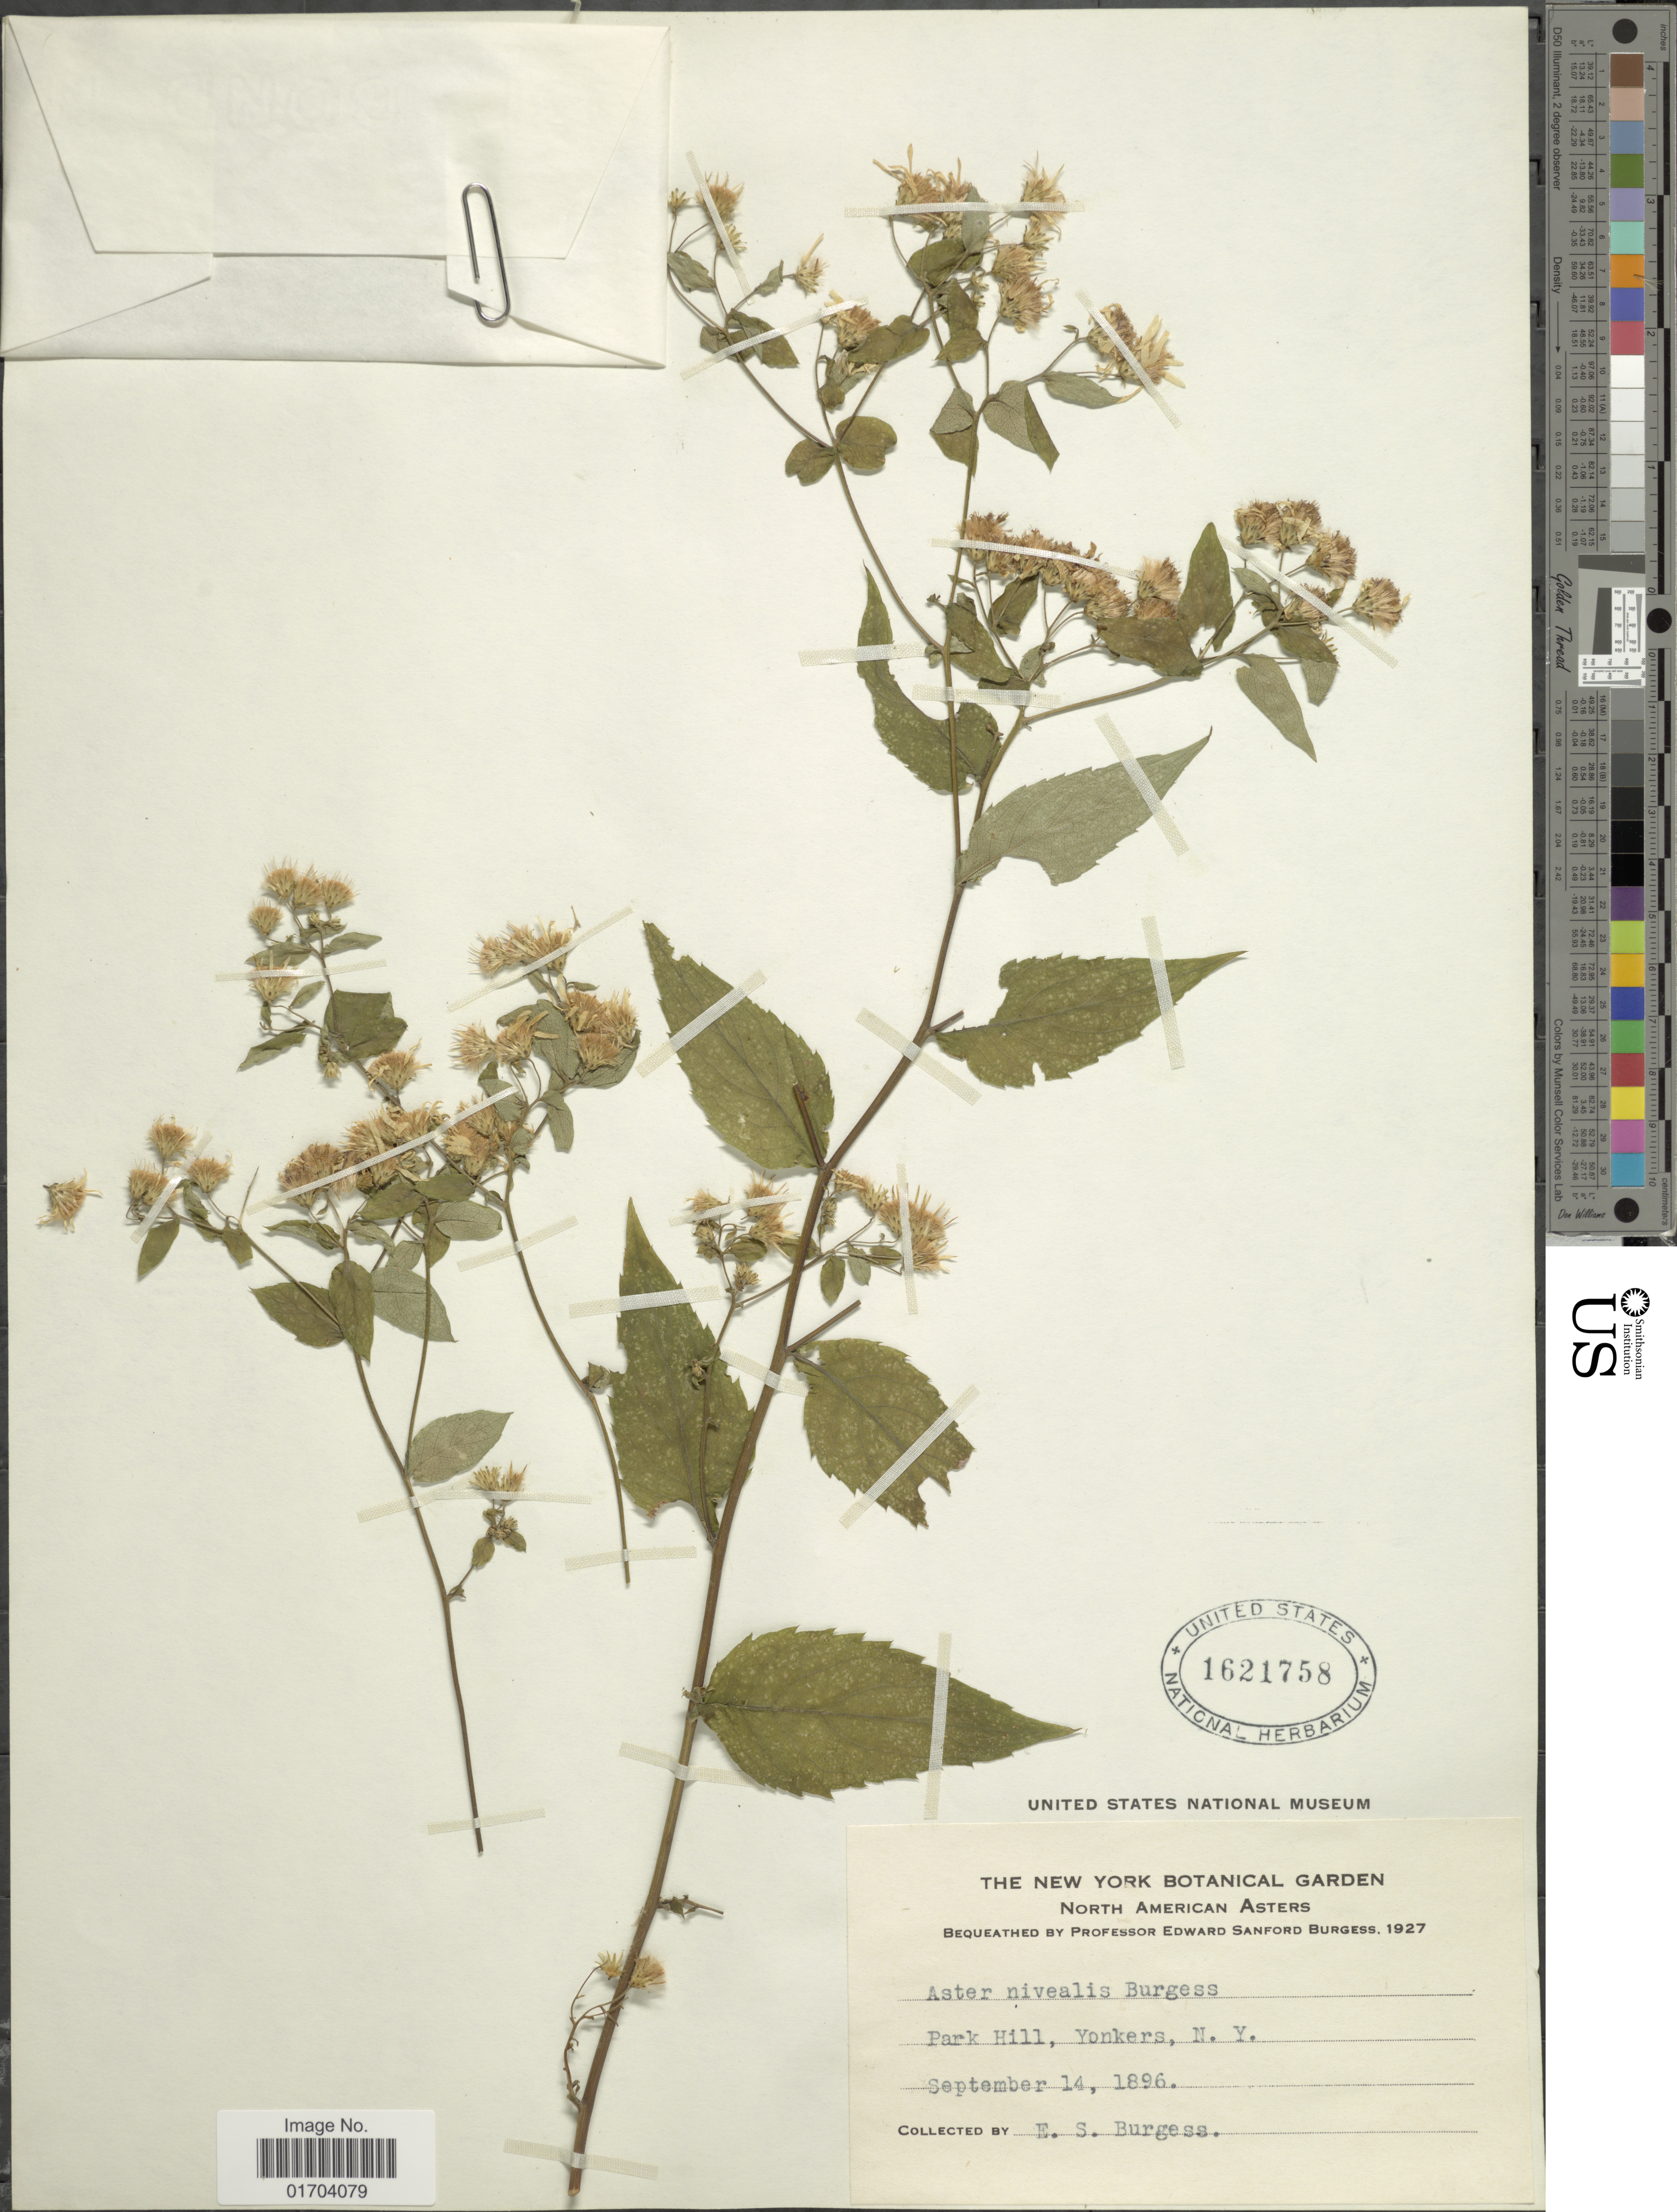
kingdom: Plantae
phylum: Tracheophyta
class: Magnoliopsida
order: Asterales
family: Asteraceae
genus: Eurybia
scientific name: Eurybia divaricata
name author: (L.) G.L. Nesom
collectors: E. Burgess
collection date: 1896-09-14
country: United States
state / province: New York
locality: Park Hill, Yonkers.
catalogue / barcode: US 1621758